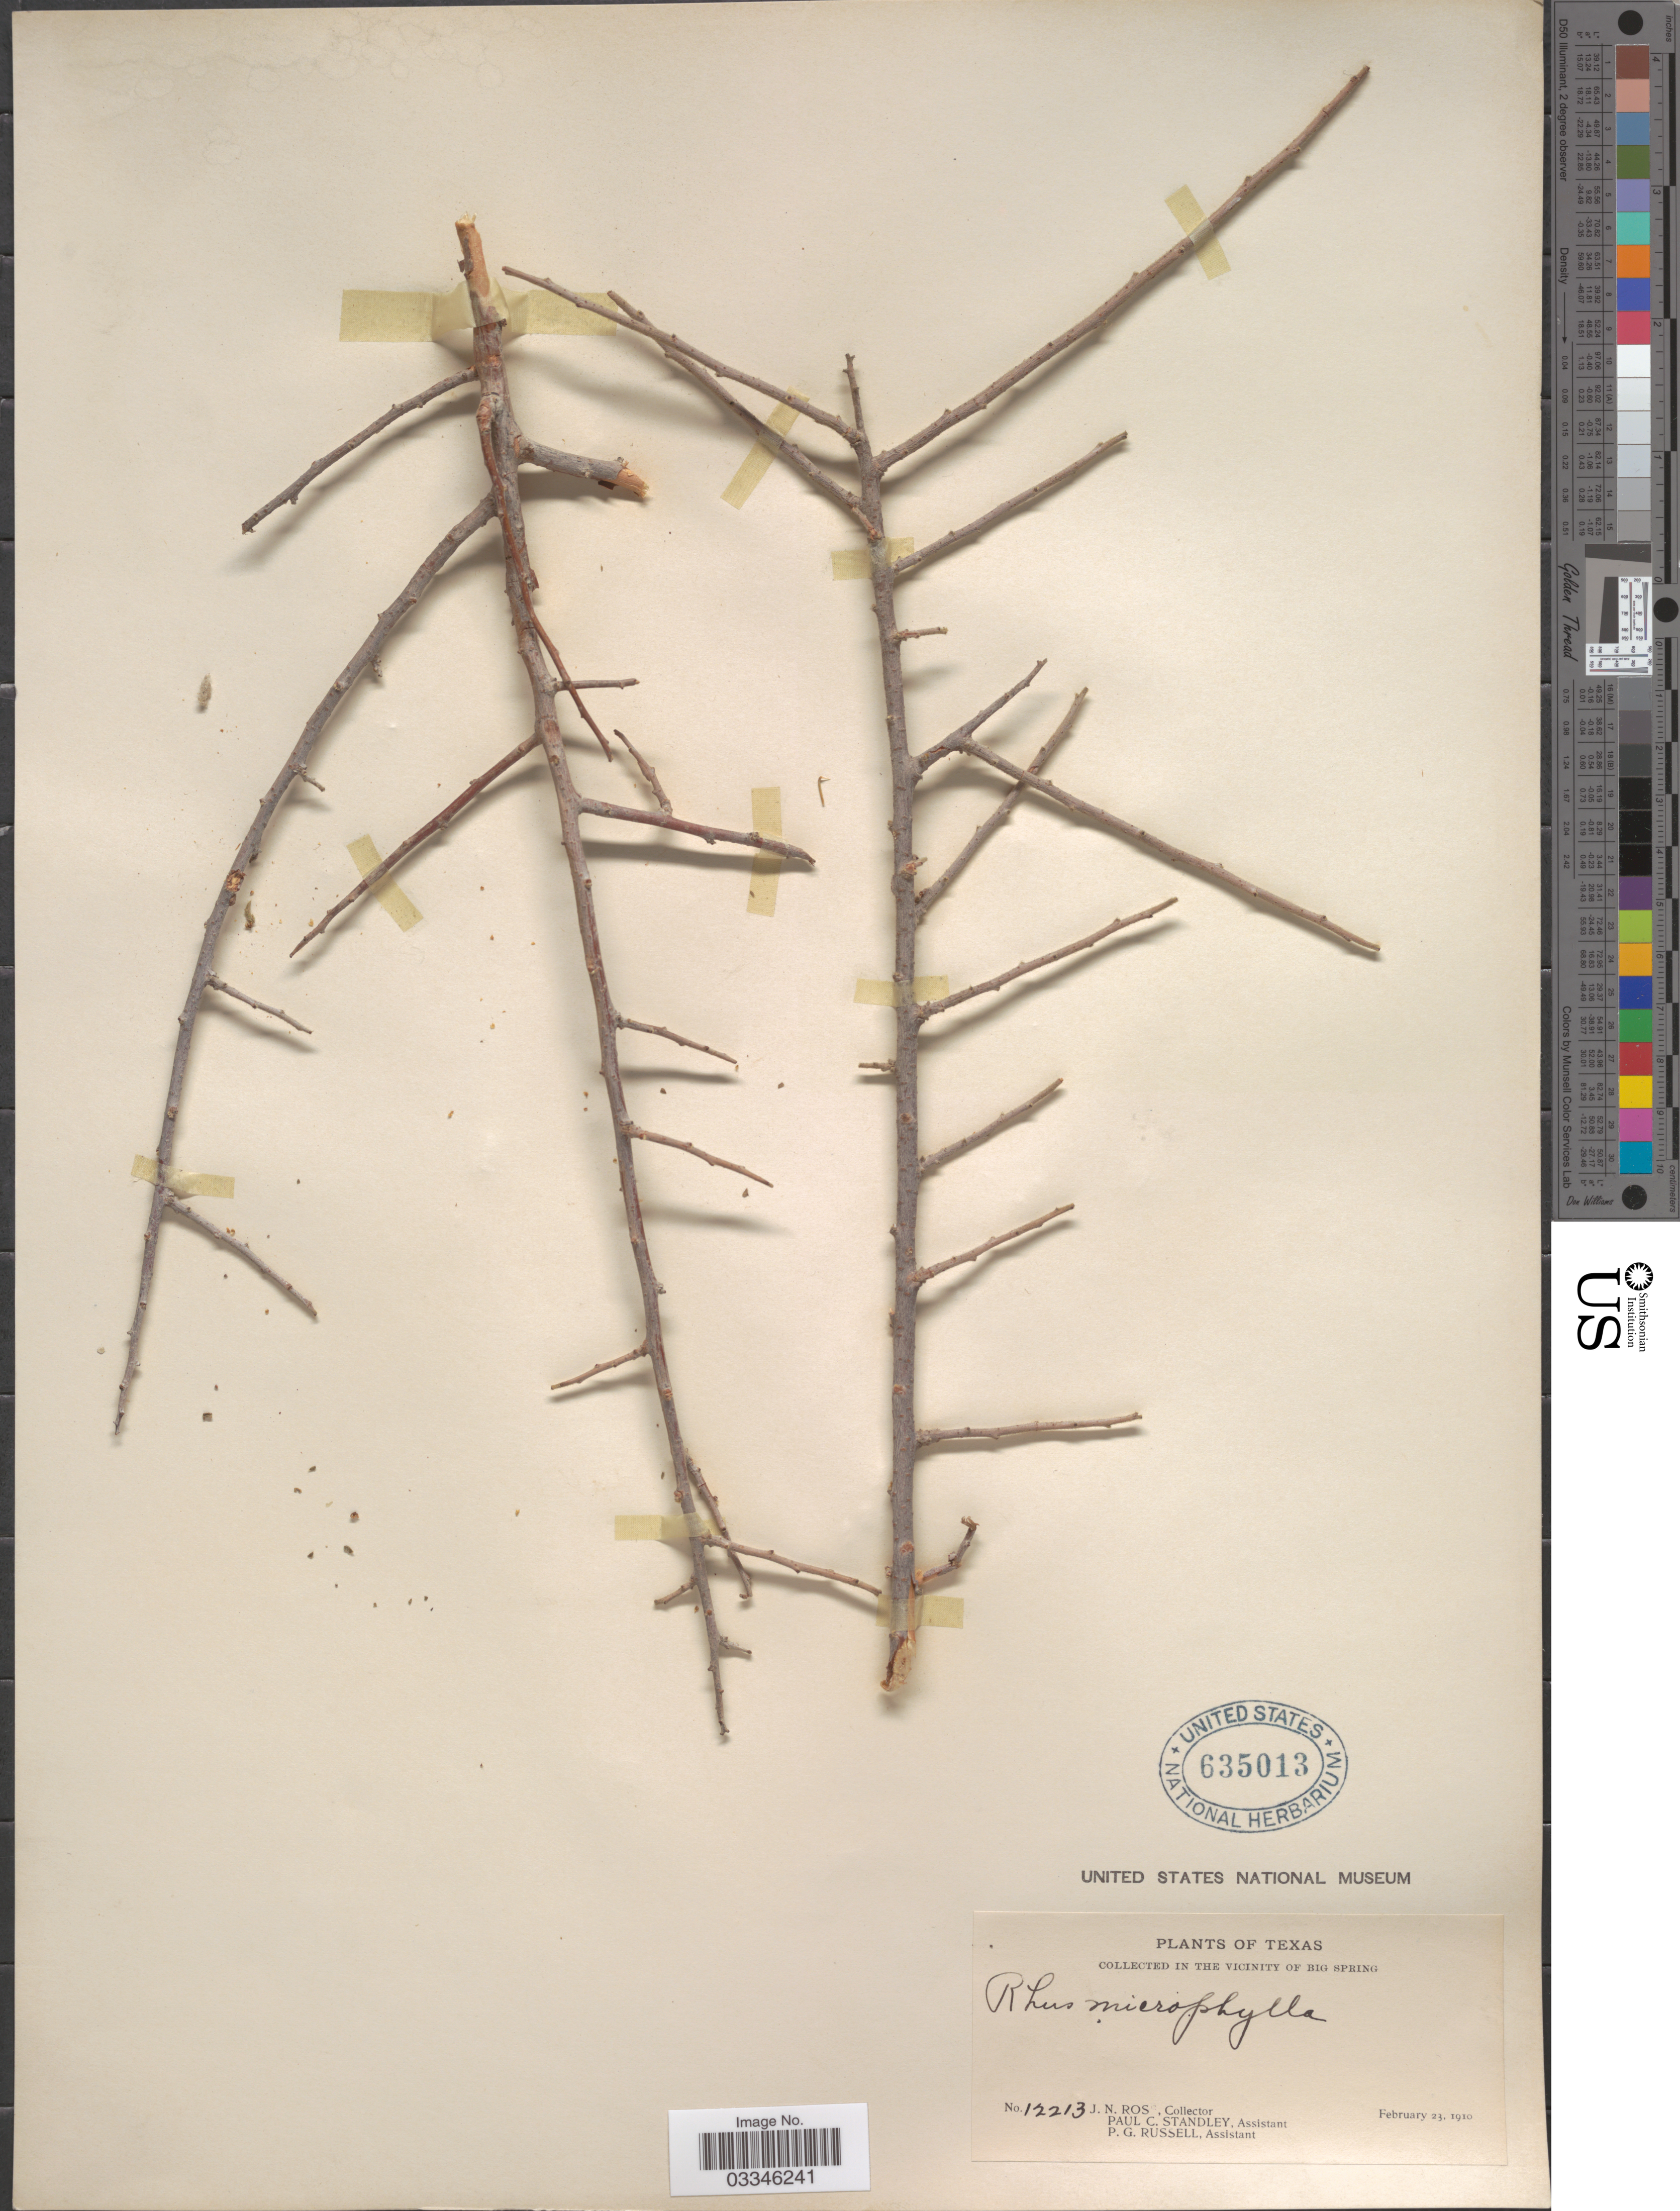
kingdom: Plantae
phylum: Tracheophyta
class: Magnoliopsida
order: Sapindales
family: Anacardiaceae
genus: Rhus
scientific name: Rhus microphylla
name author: Engelm.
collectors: J. N. Rose, P. C. Standley & P. G. Russell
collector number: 12213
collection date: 1910-02-23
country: United States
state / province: Texas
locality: In the vicinity of Big Spring.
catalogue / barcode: US 635013